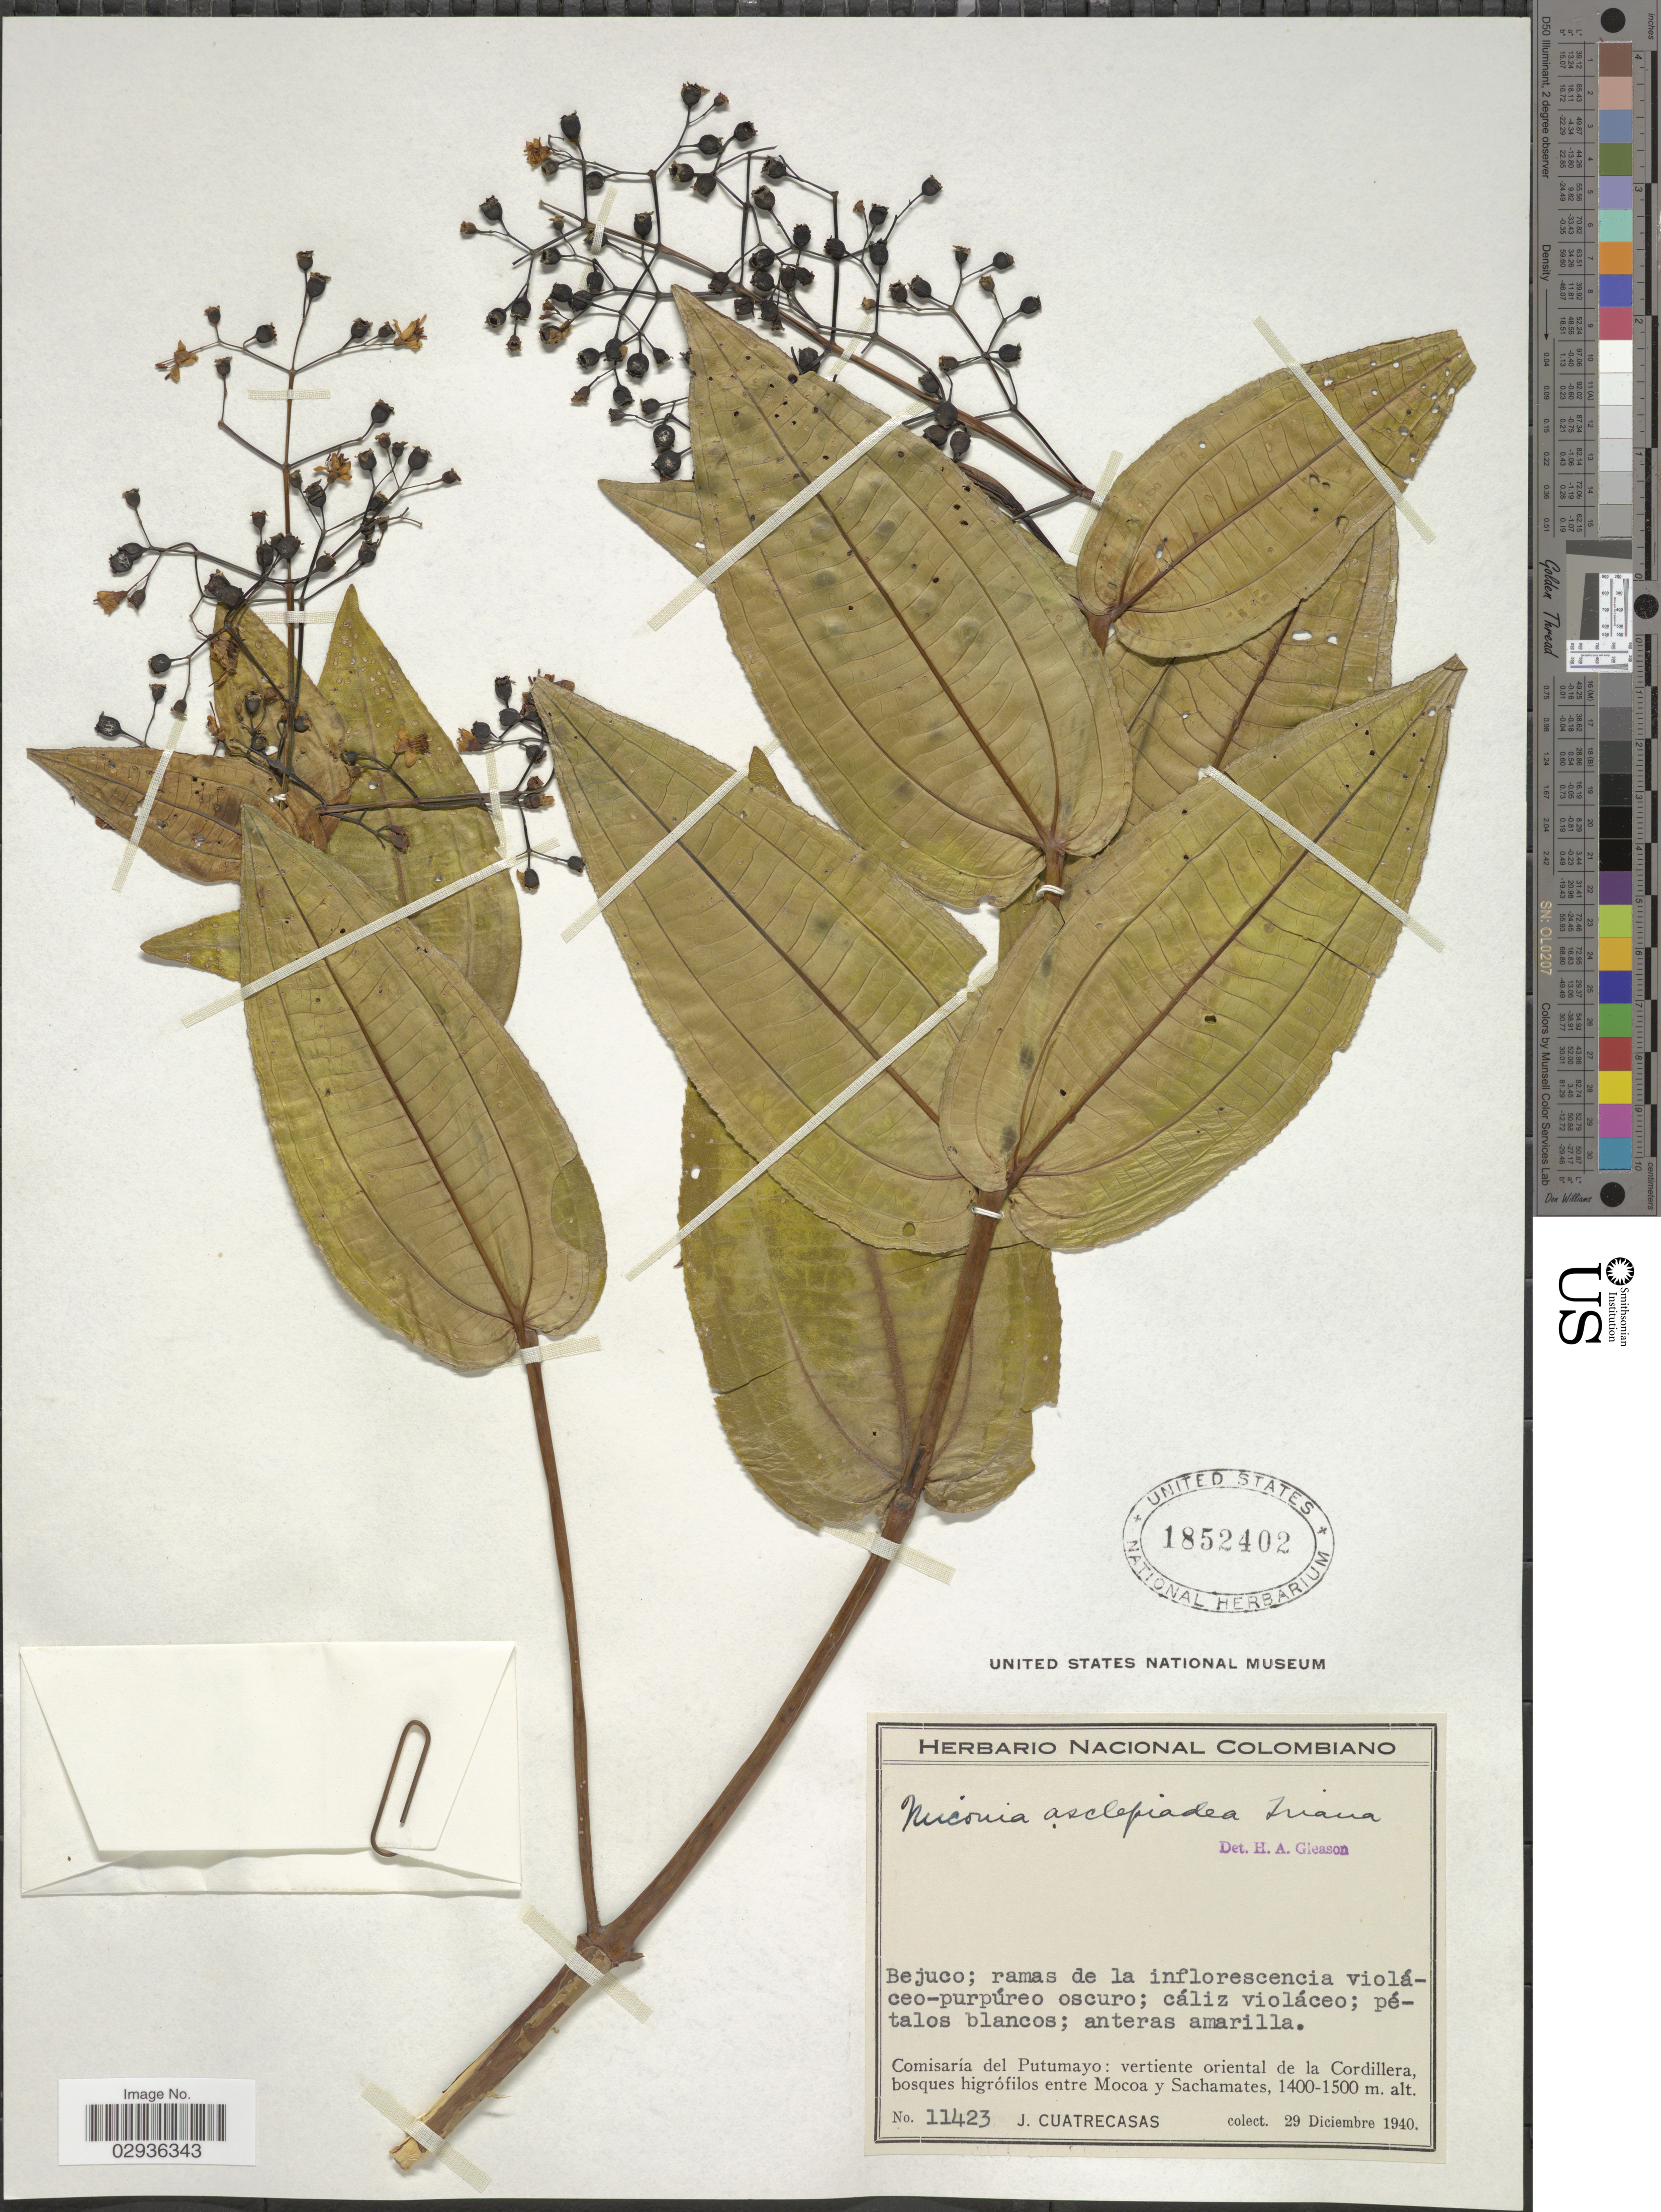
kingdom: Plantae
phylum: Tracheophyta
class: Magnoliopsida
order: Myrtales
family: Melastomataceae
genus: Miconia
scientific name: Miconia asclepiadea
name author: Triana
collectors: J. Cuatrecasas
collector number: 11423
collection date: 1940-12-29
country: Colombia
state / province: Putumayo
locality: Comisaría del Putumayo: vertiente oriental de la Cordillera, bosques higrófilos entre Mocoa y Sachamates.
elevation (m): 1400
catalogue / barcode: US 1852402